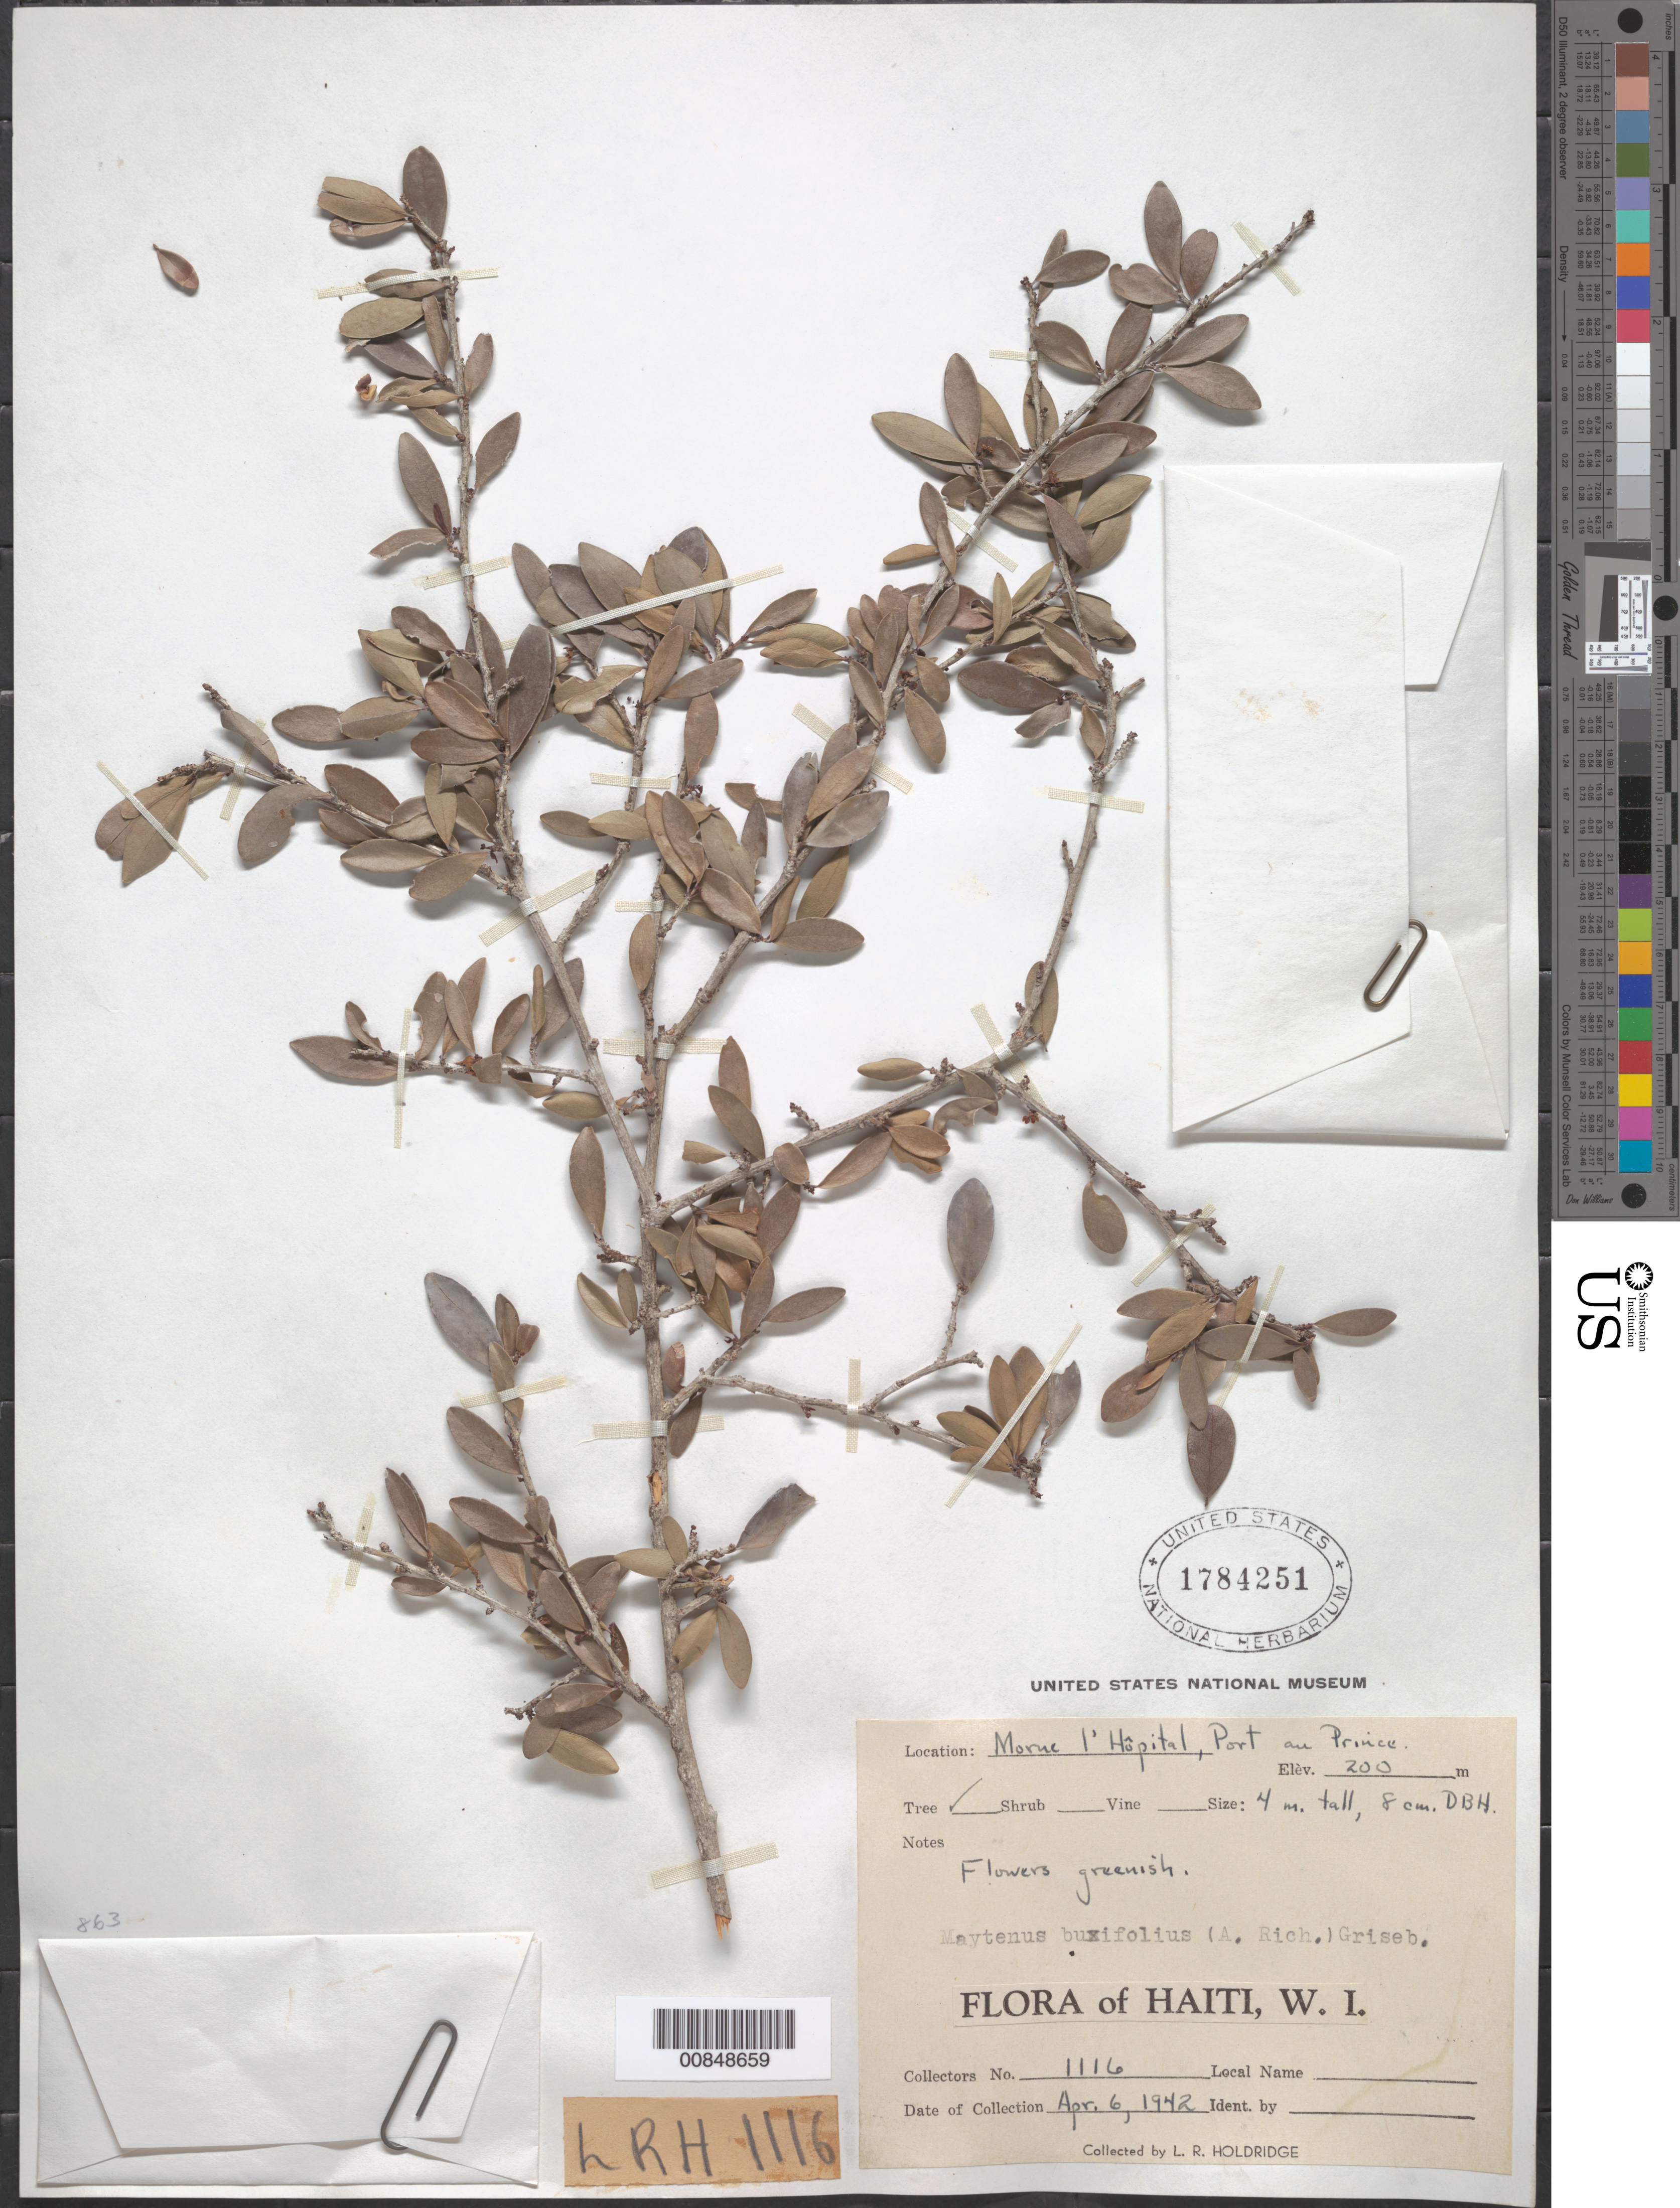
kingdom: Plantae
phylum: Tracheophyta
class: Magnoliopsida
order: Celastrales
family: Celastraceae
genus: Maytenus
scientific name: Maytenus buxifolia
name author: (A. Rich.) Griseb.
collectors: L. Holdridge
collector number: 1116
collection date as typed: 06 Apr 1942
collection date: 1942-04-06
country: Haiti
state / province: Ouest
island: Hispaniola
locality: Morne l'Hôptial, Port-au-Prince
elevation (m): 200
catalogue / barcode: US 1784251